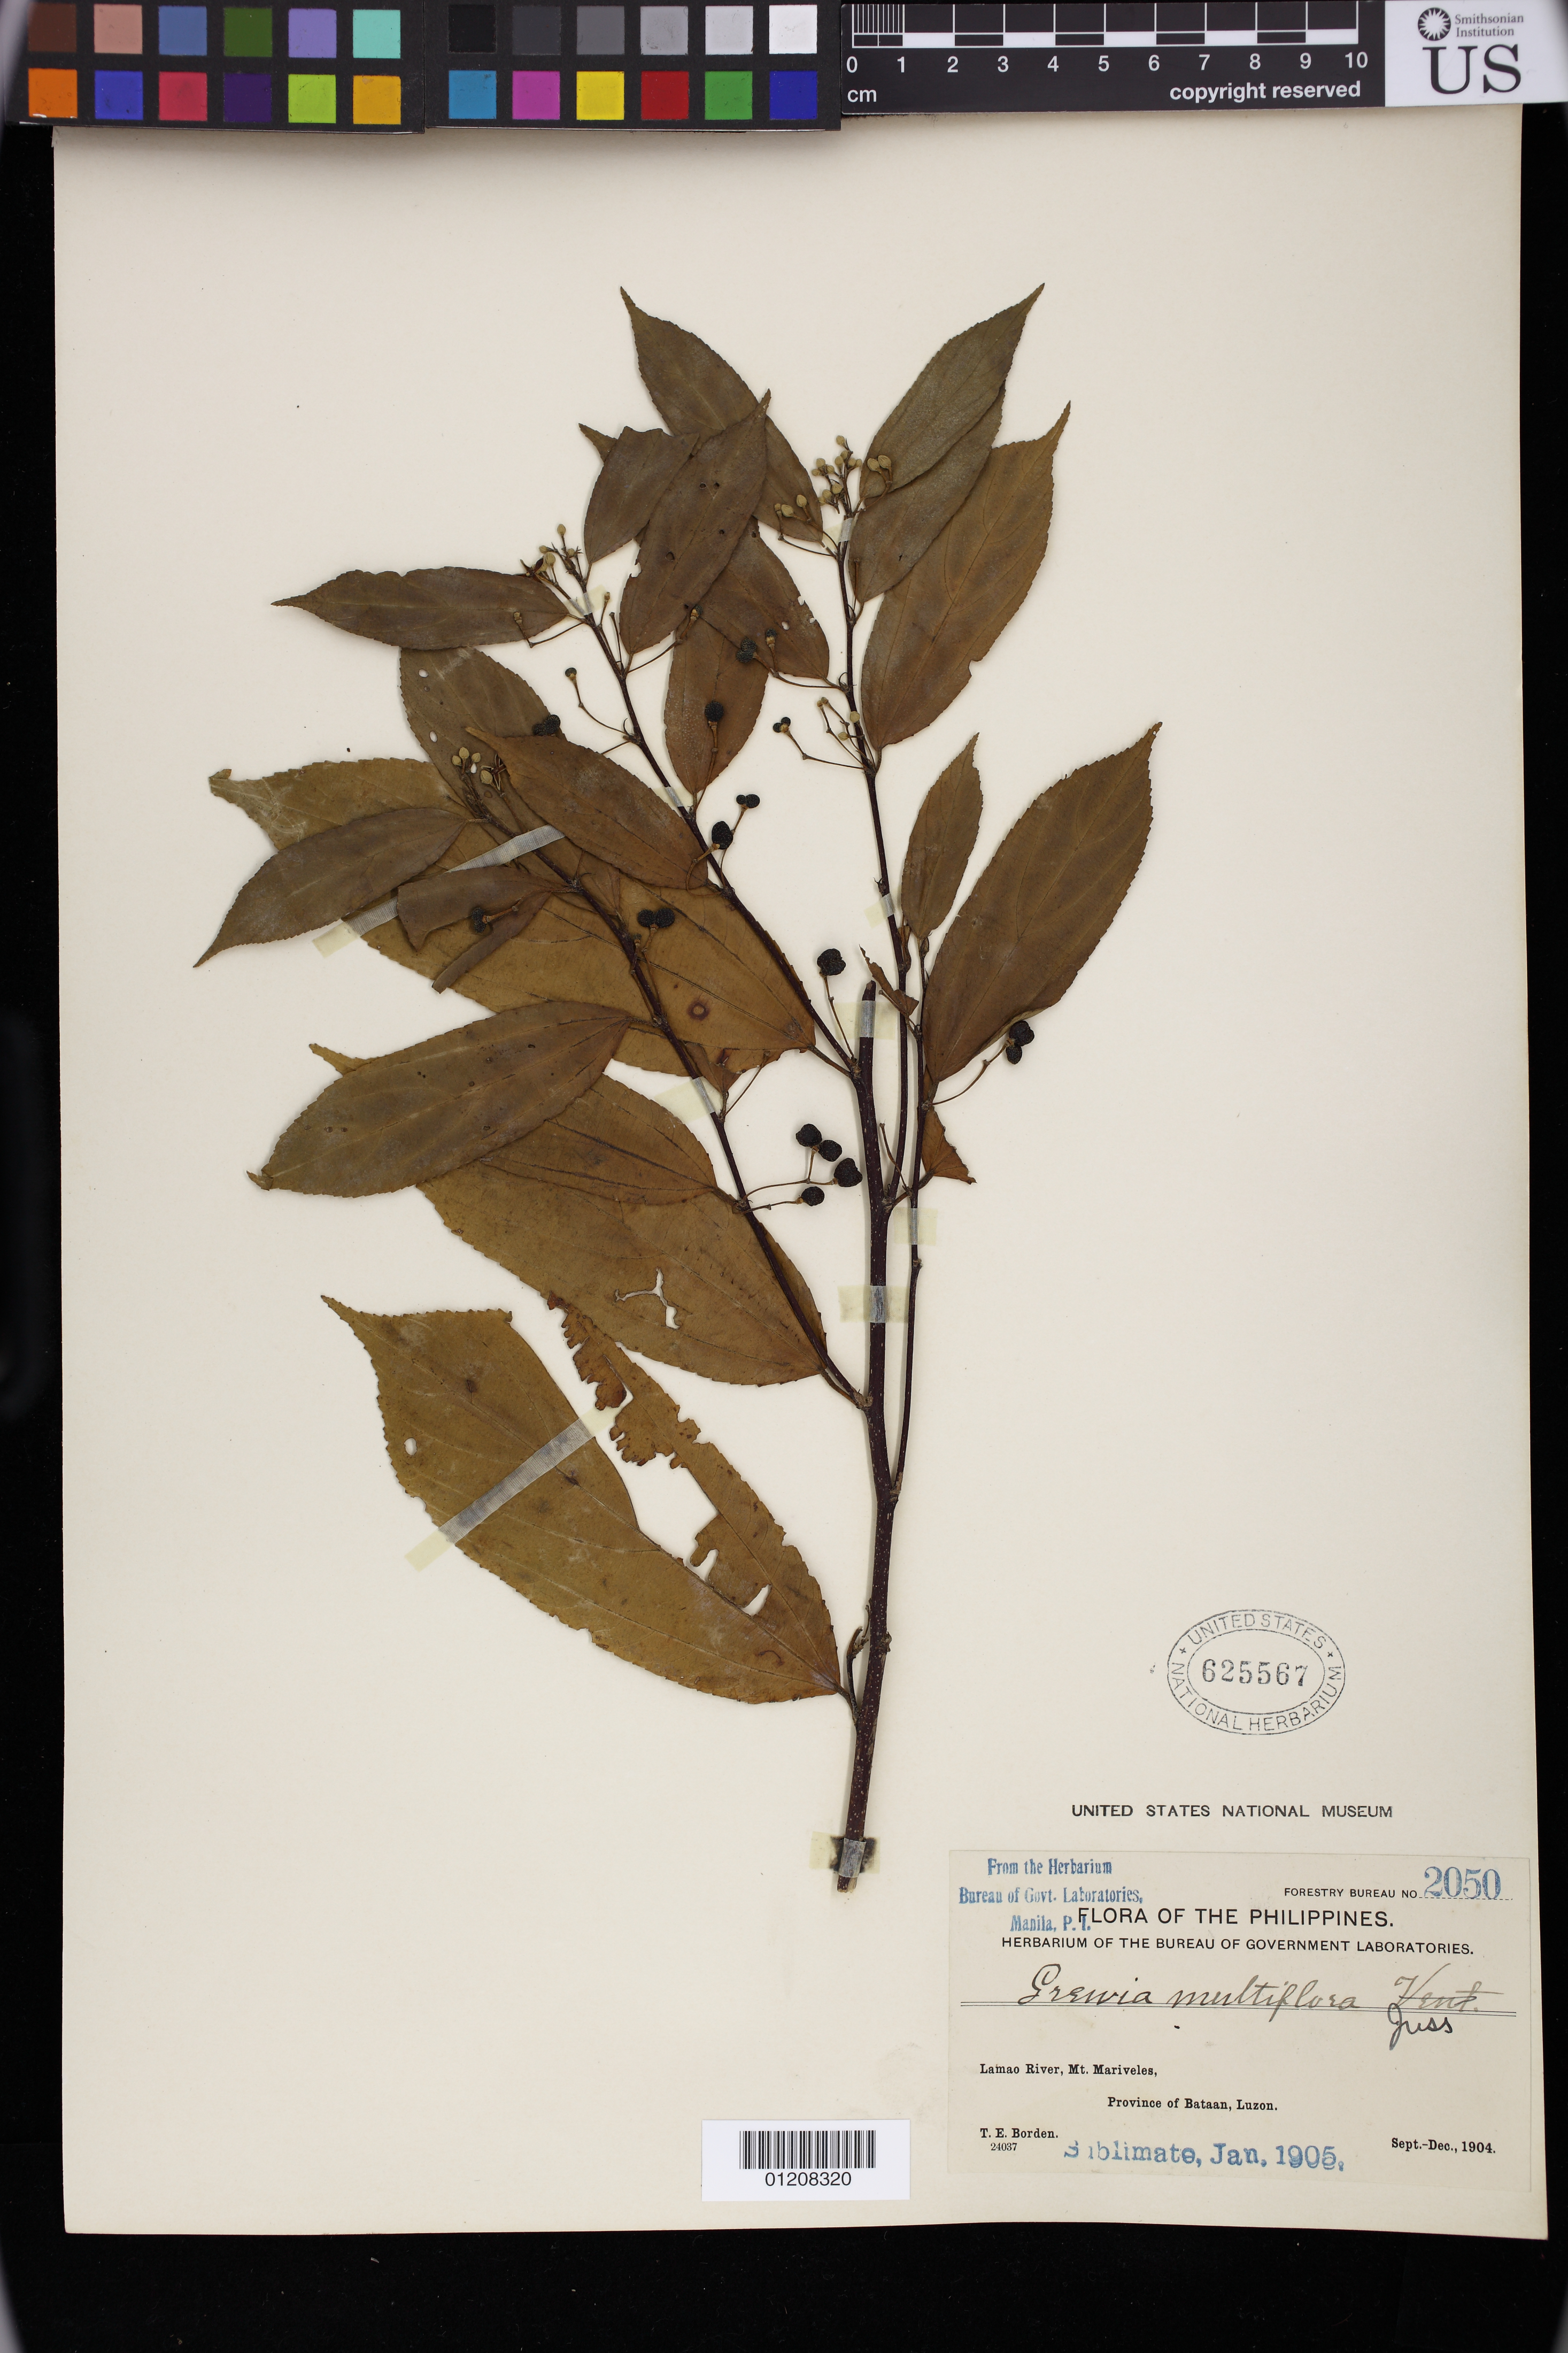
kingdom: Plantae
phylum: Tracheophyta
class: Magnoliopsida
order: Malvales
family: Malvaceae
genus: Grewia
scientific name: Grewia multiflora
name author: Juss.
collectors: T. E. Borden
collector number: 24037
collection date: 1904-09/1904-10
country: Philippines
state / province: Central Luzon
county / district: Bataan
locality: Lamao River, Mt. Mariveles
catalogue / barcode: US 625567